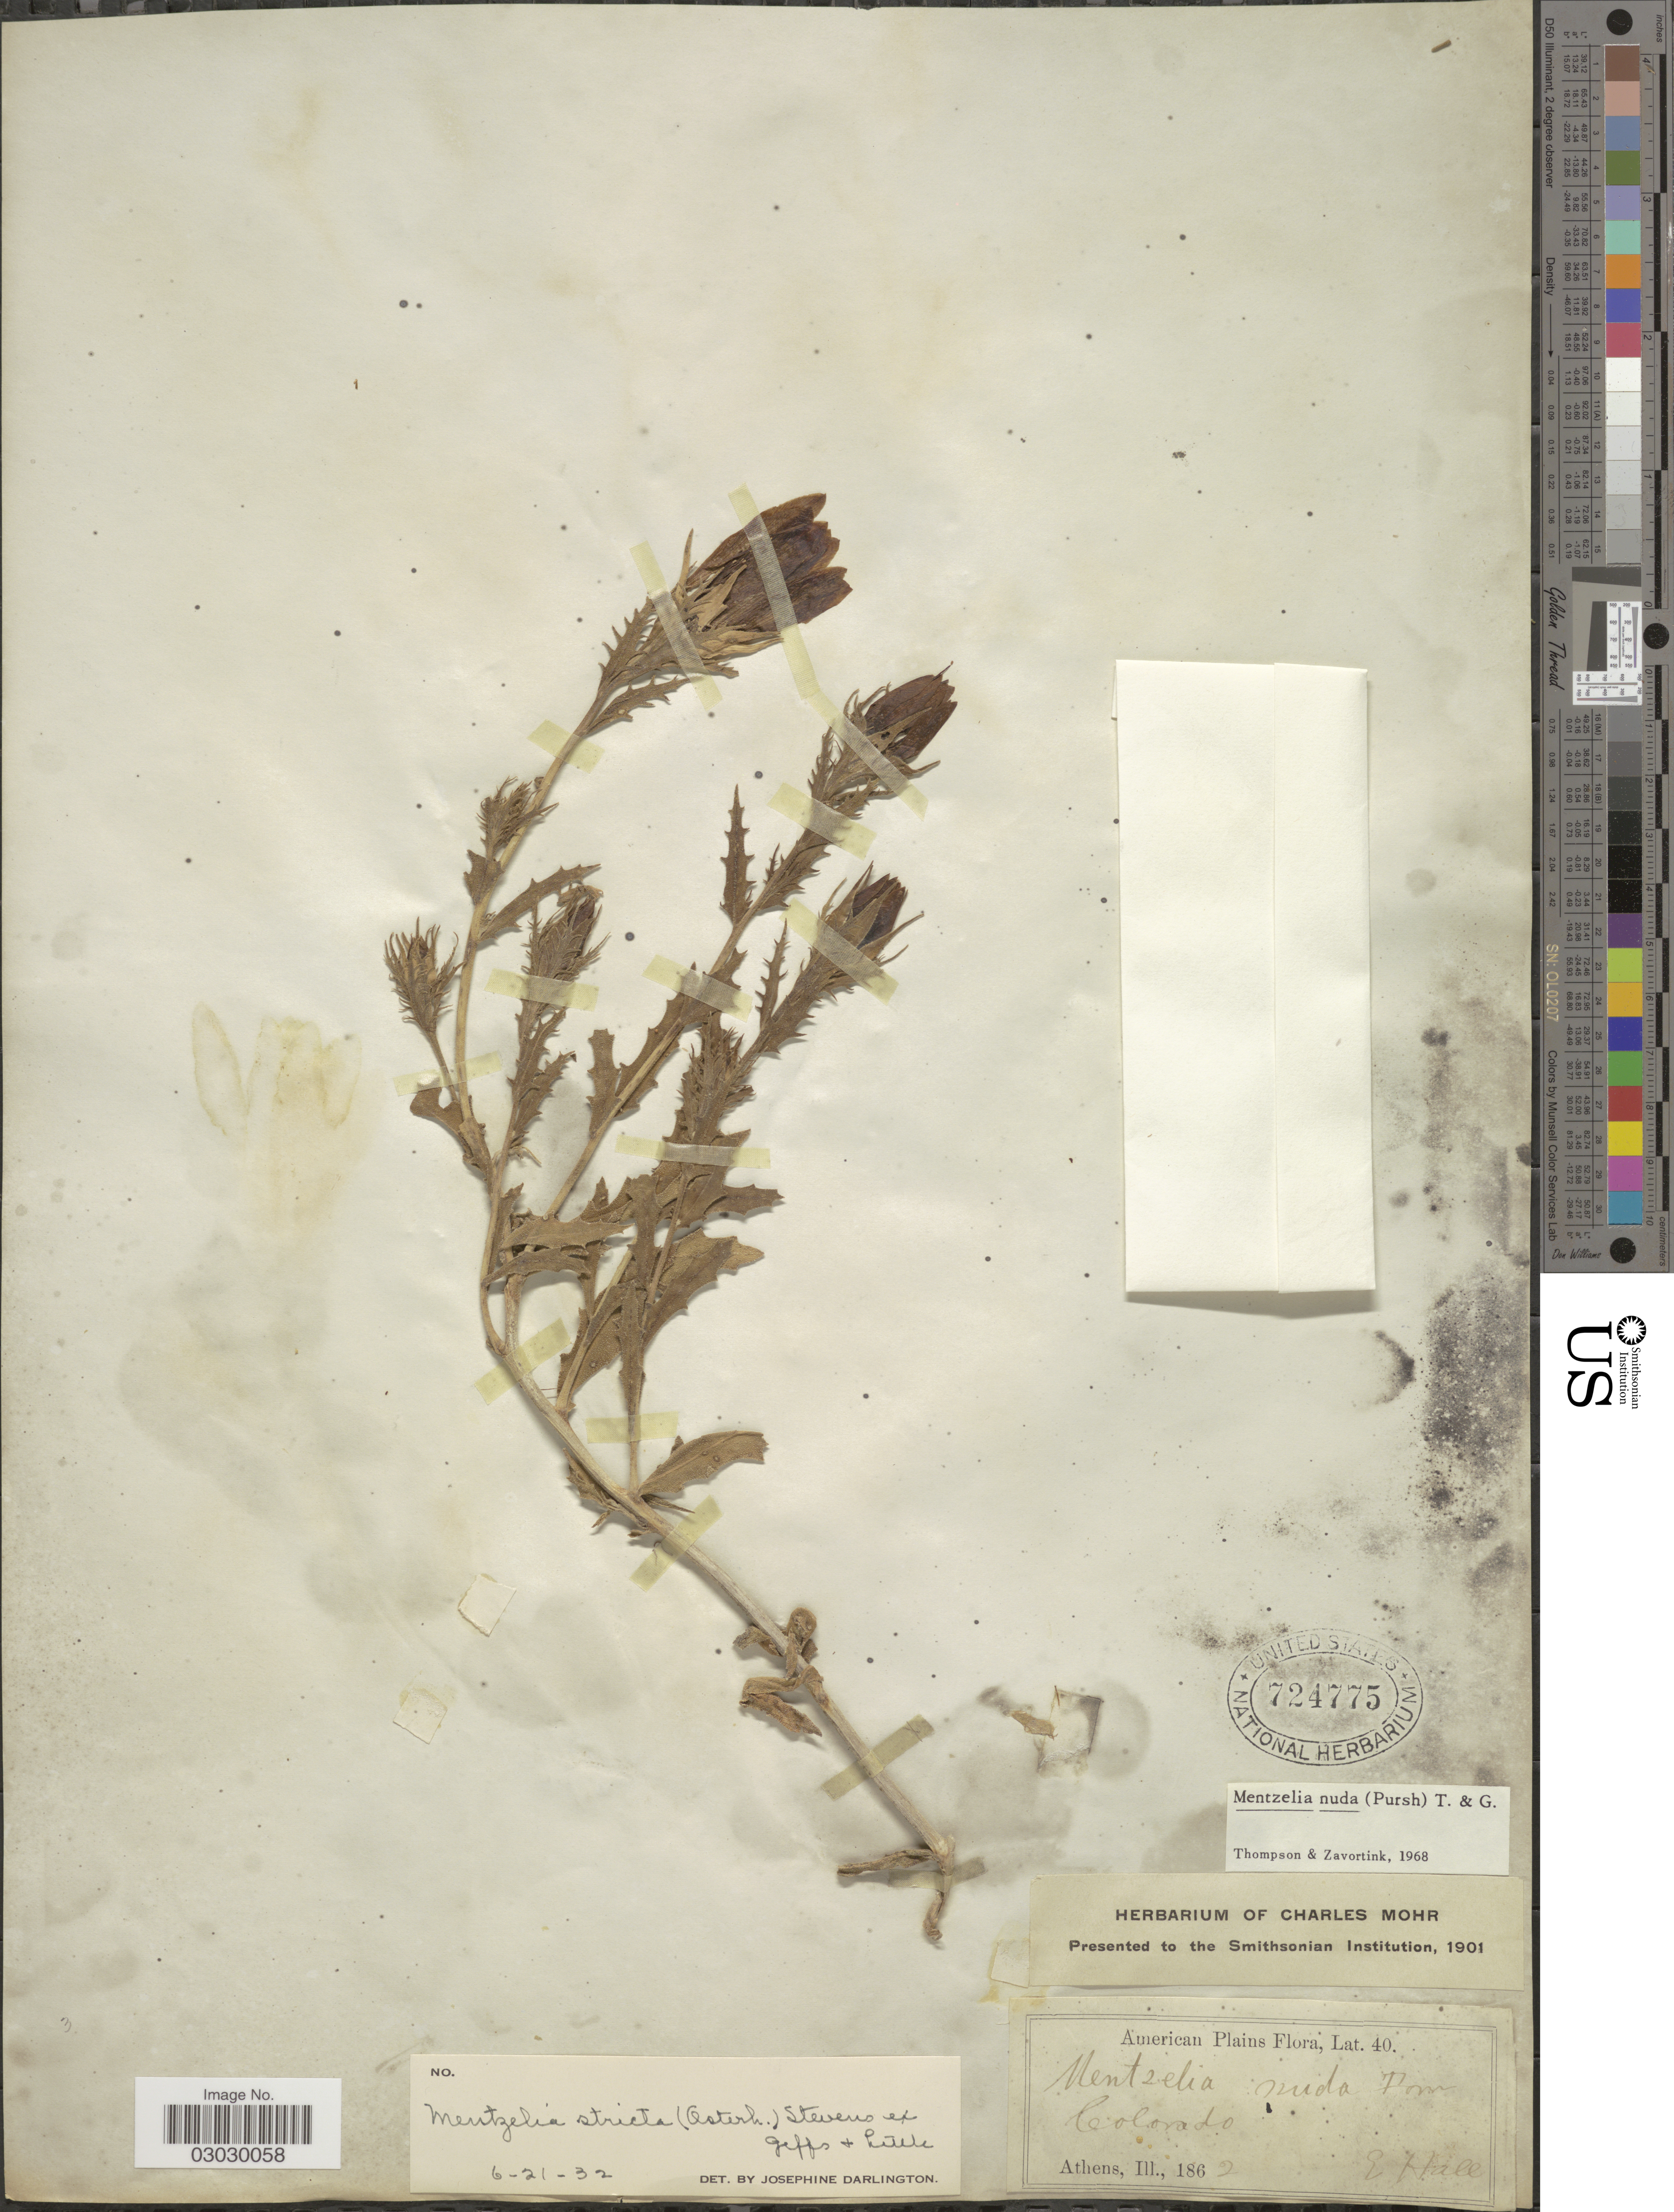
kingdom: Plantae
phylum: Tracheophyta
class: Magnoliopsida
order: Cornales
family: Loasaceae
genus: Mentzelia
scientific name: Mentzelia nuda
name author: (Pursh) Torr. & A. Gray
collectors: E. Hall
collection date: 1862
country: United States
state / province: Colorado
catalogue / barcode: US 724775